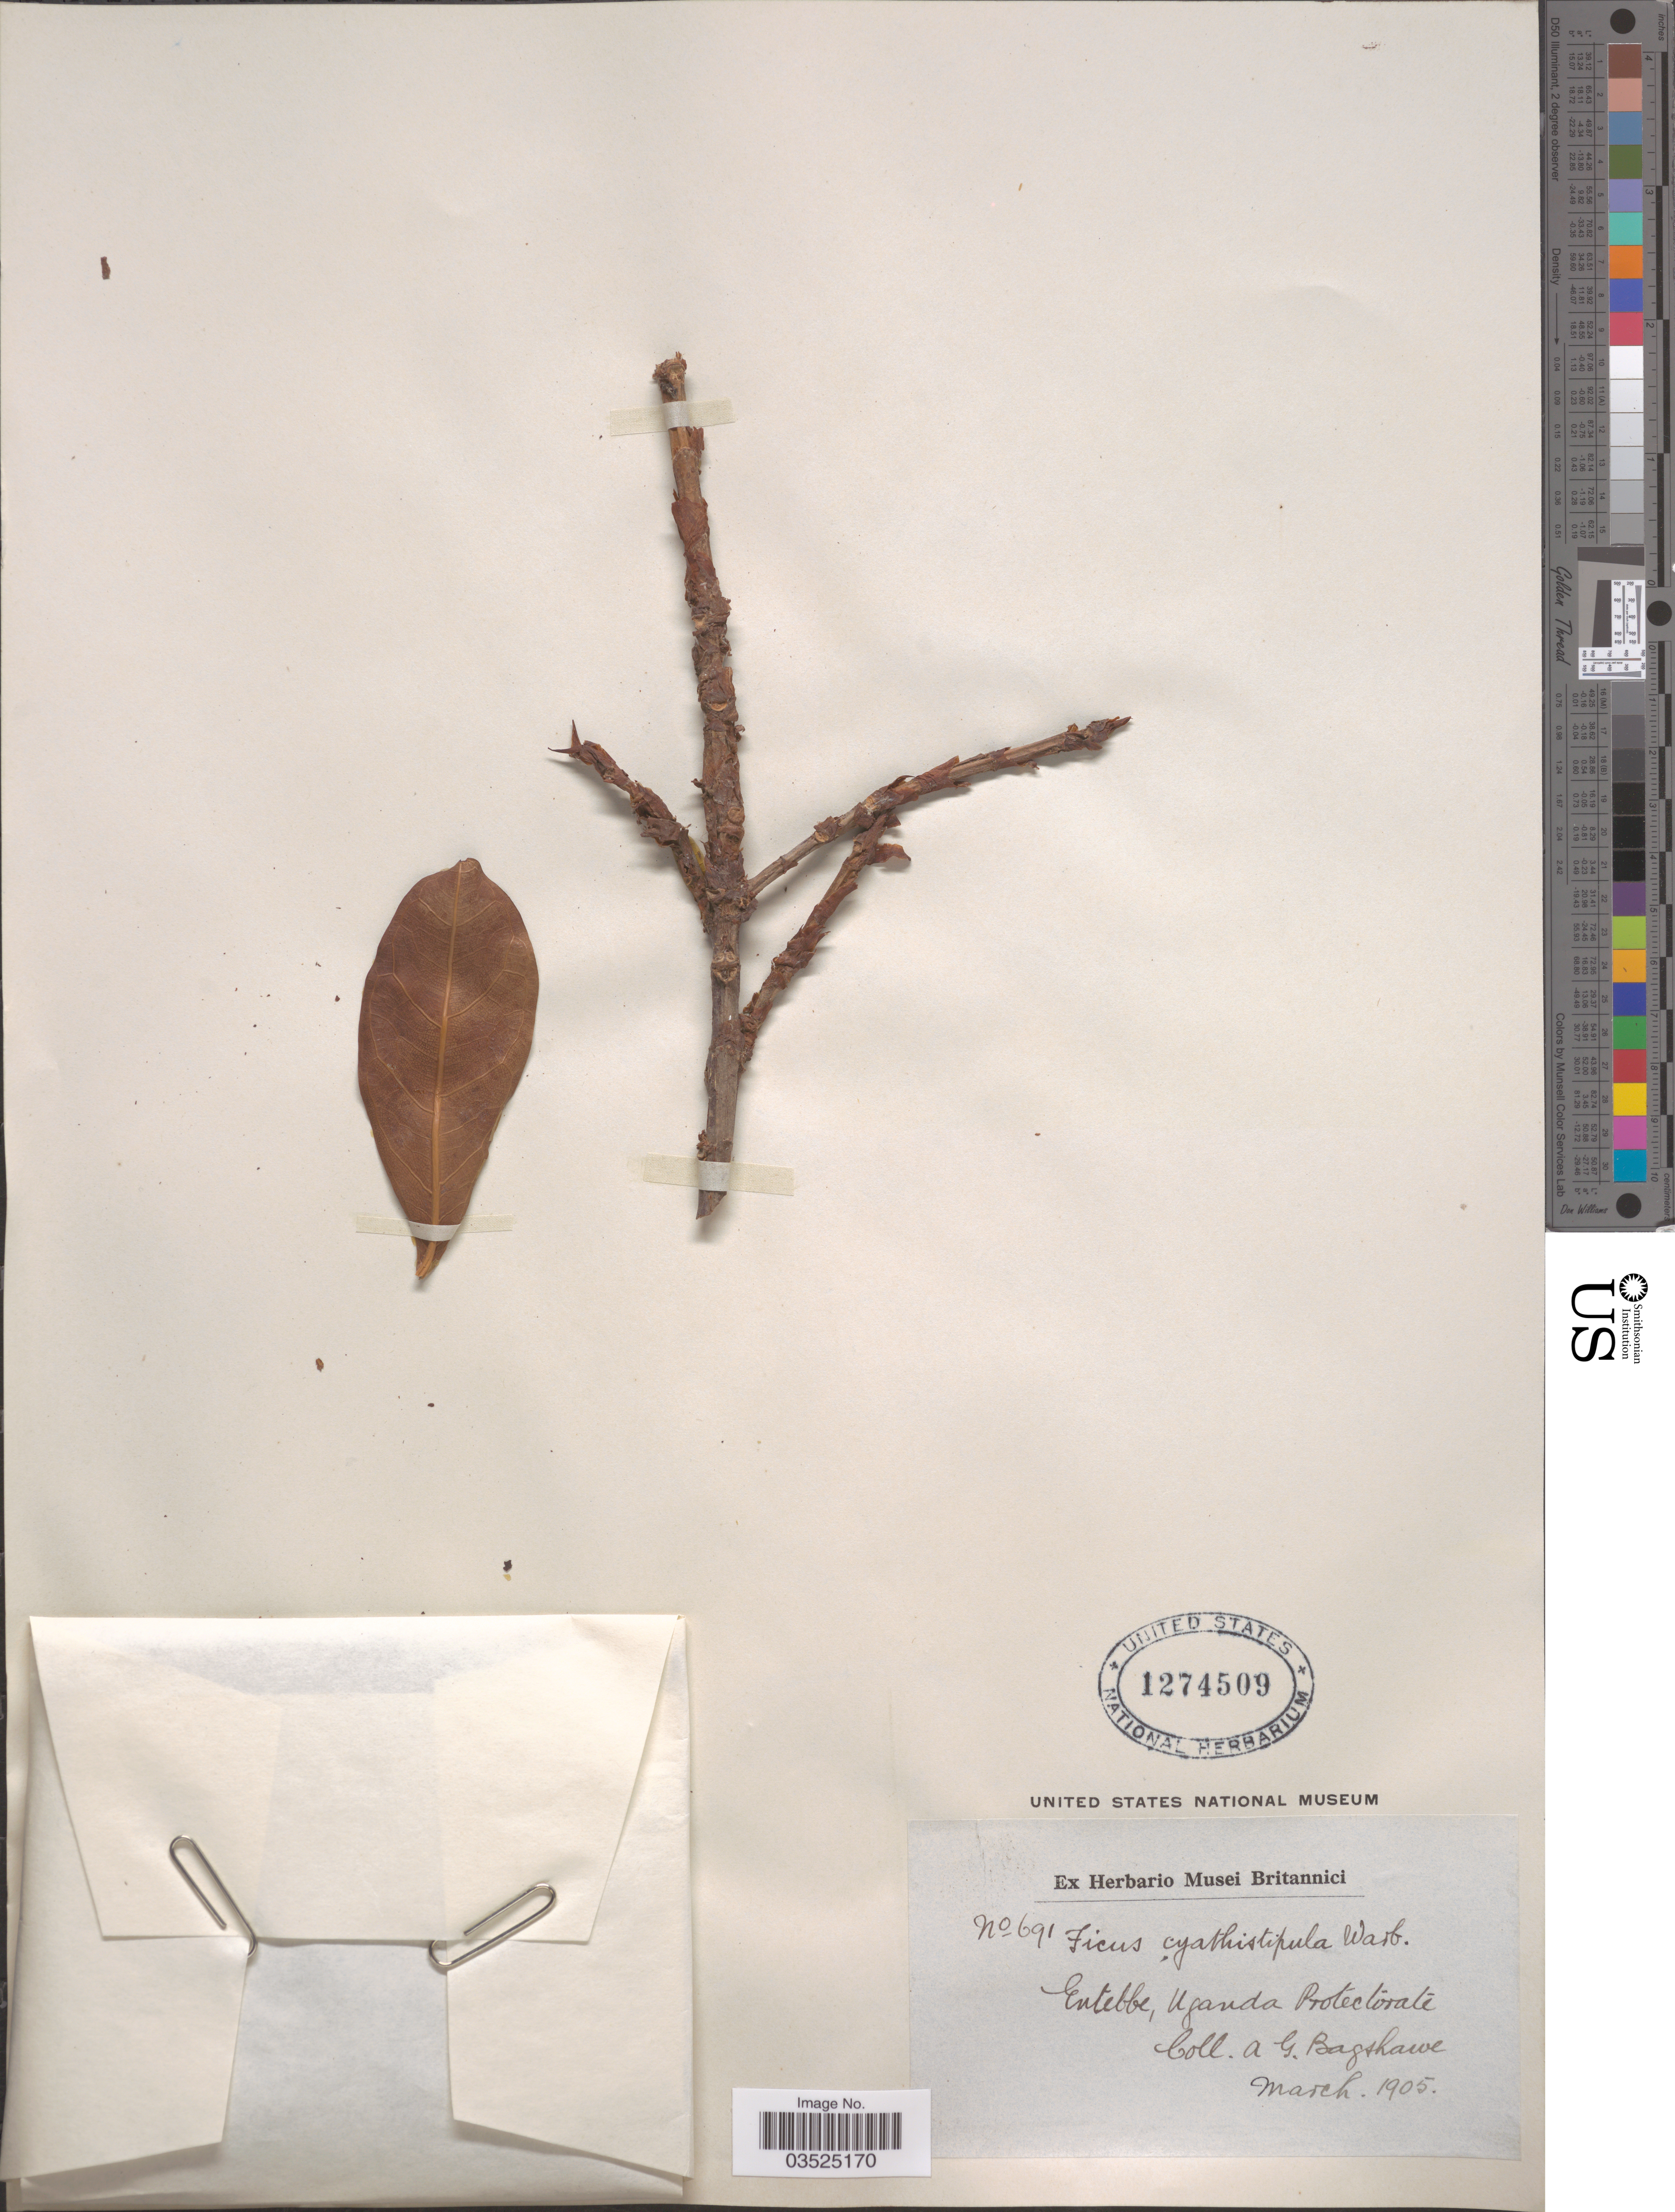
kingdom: Plantae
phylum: Tracheophyta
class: Magnoliopsida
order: Rosales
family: Moraceae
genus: Ficus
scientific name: Ficus cyathistipula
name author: Warb.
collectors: A. Bagshawe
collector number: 691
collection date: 1905-03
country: Uganda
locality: Entebbe, Uganda Protectorate.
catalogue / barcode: US 1274509